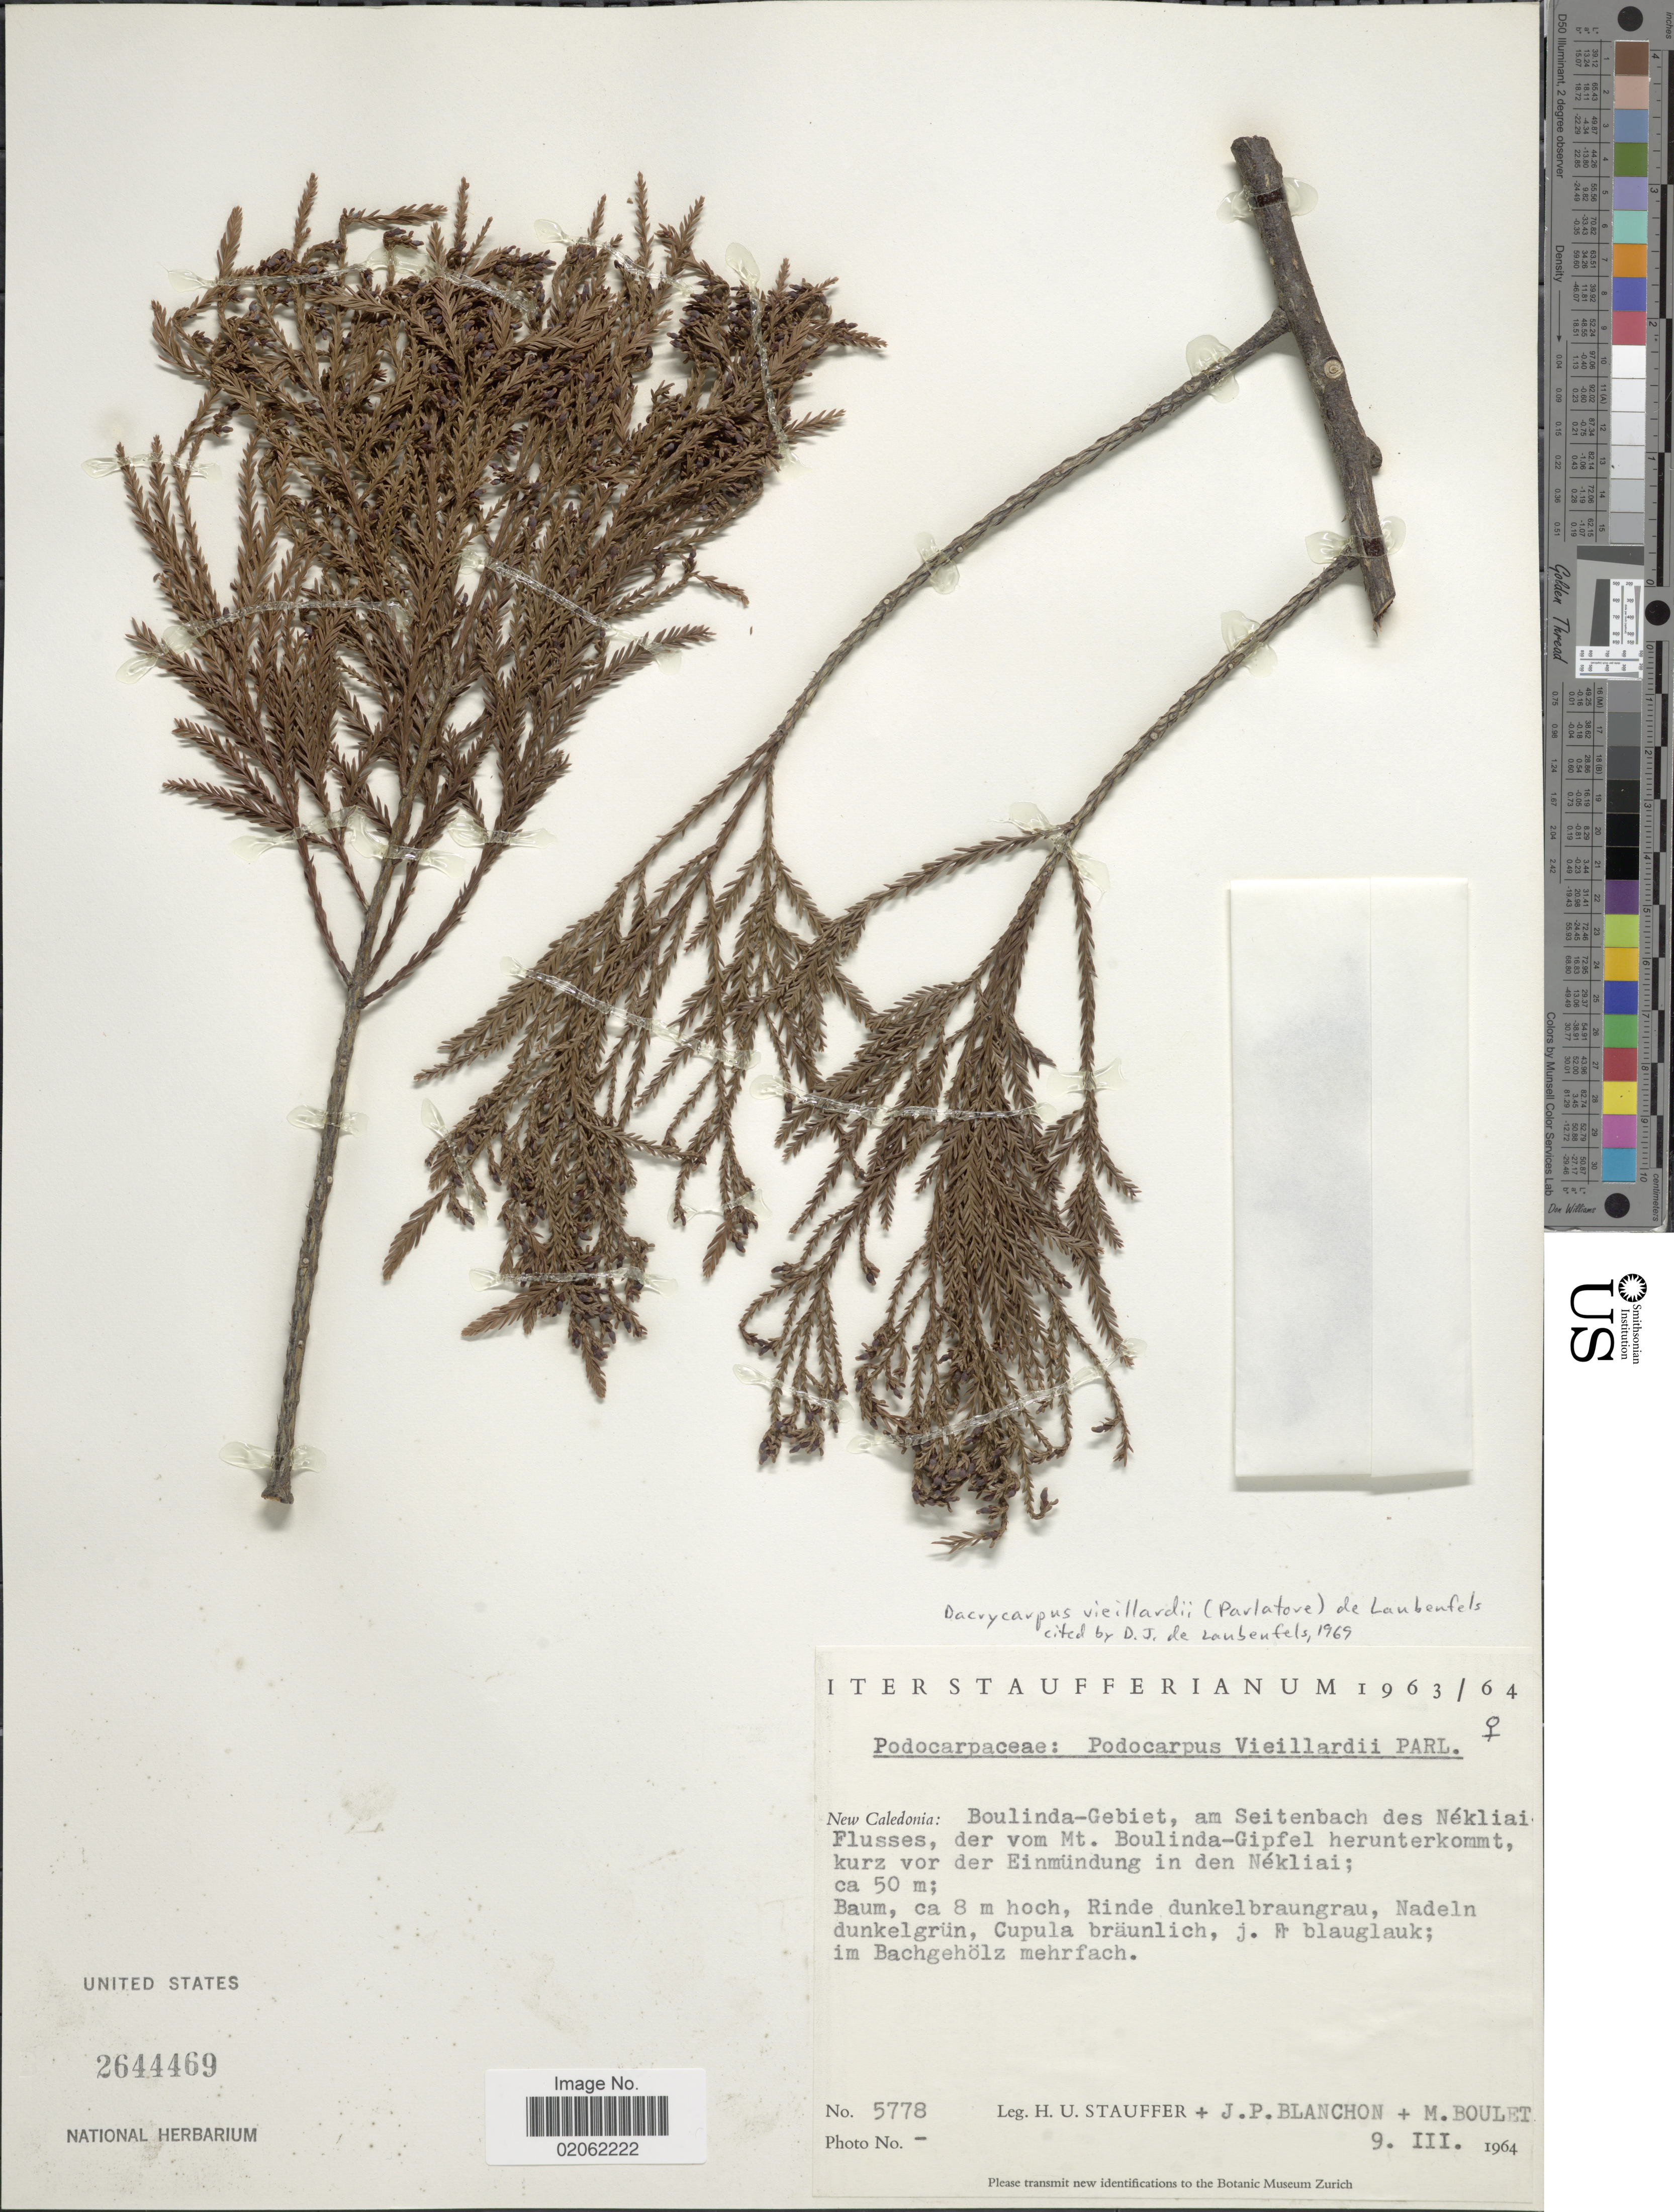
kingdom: Plantae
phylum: Tracheophyta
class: Pinopsida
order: Pinales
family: Podocarpaceae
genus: Dacrycarpus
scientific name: Dacrycarpus vieillardii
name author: (Parl.) de Laub.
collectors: H. U. Stauffer, J. Blanchon & M. Boulet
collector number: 5778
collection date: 1964-03-09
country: New Caledonia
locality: Boulinda-Gebiet, am Seitenbach des Nékliai Flusses, der vom Mt Boulinda-Gipfel herunterkommt, kurz vor der Einmündung in den Nékliai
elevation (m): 50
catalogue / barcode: US 2644469